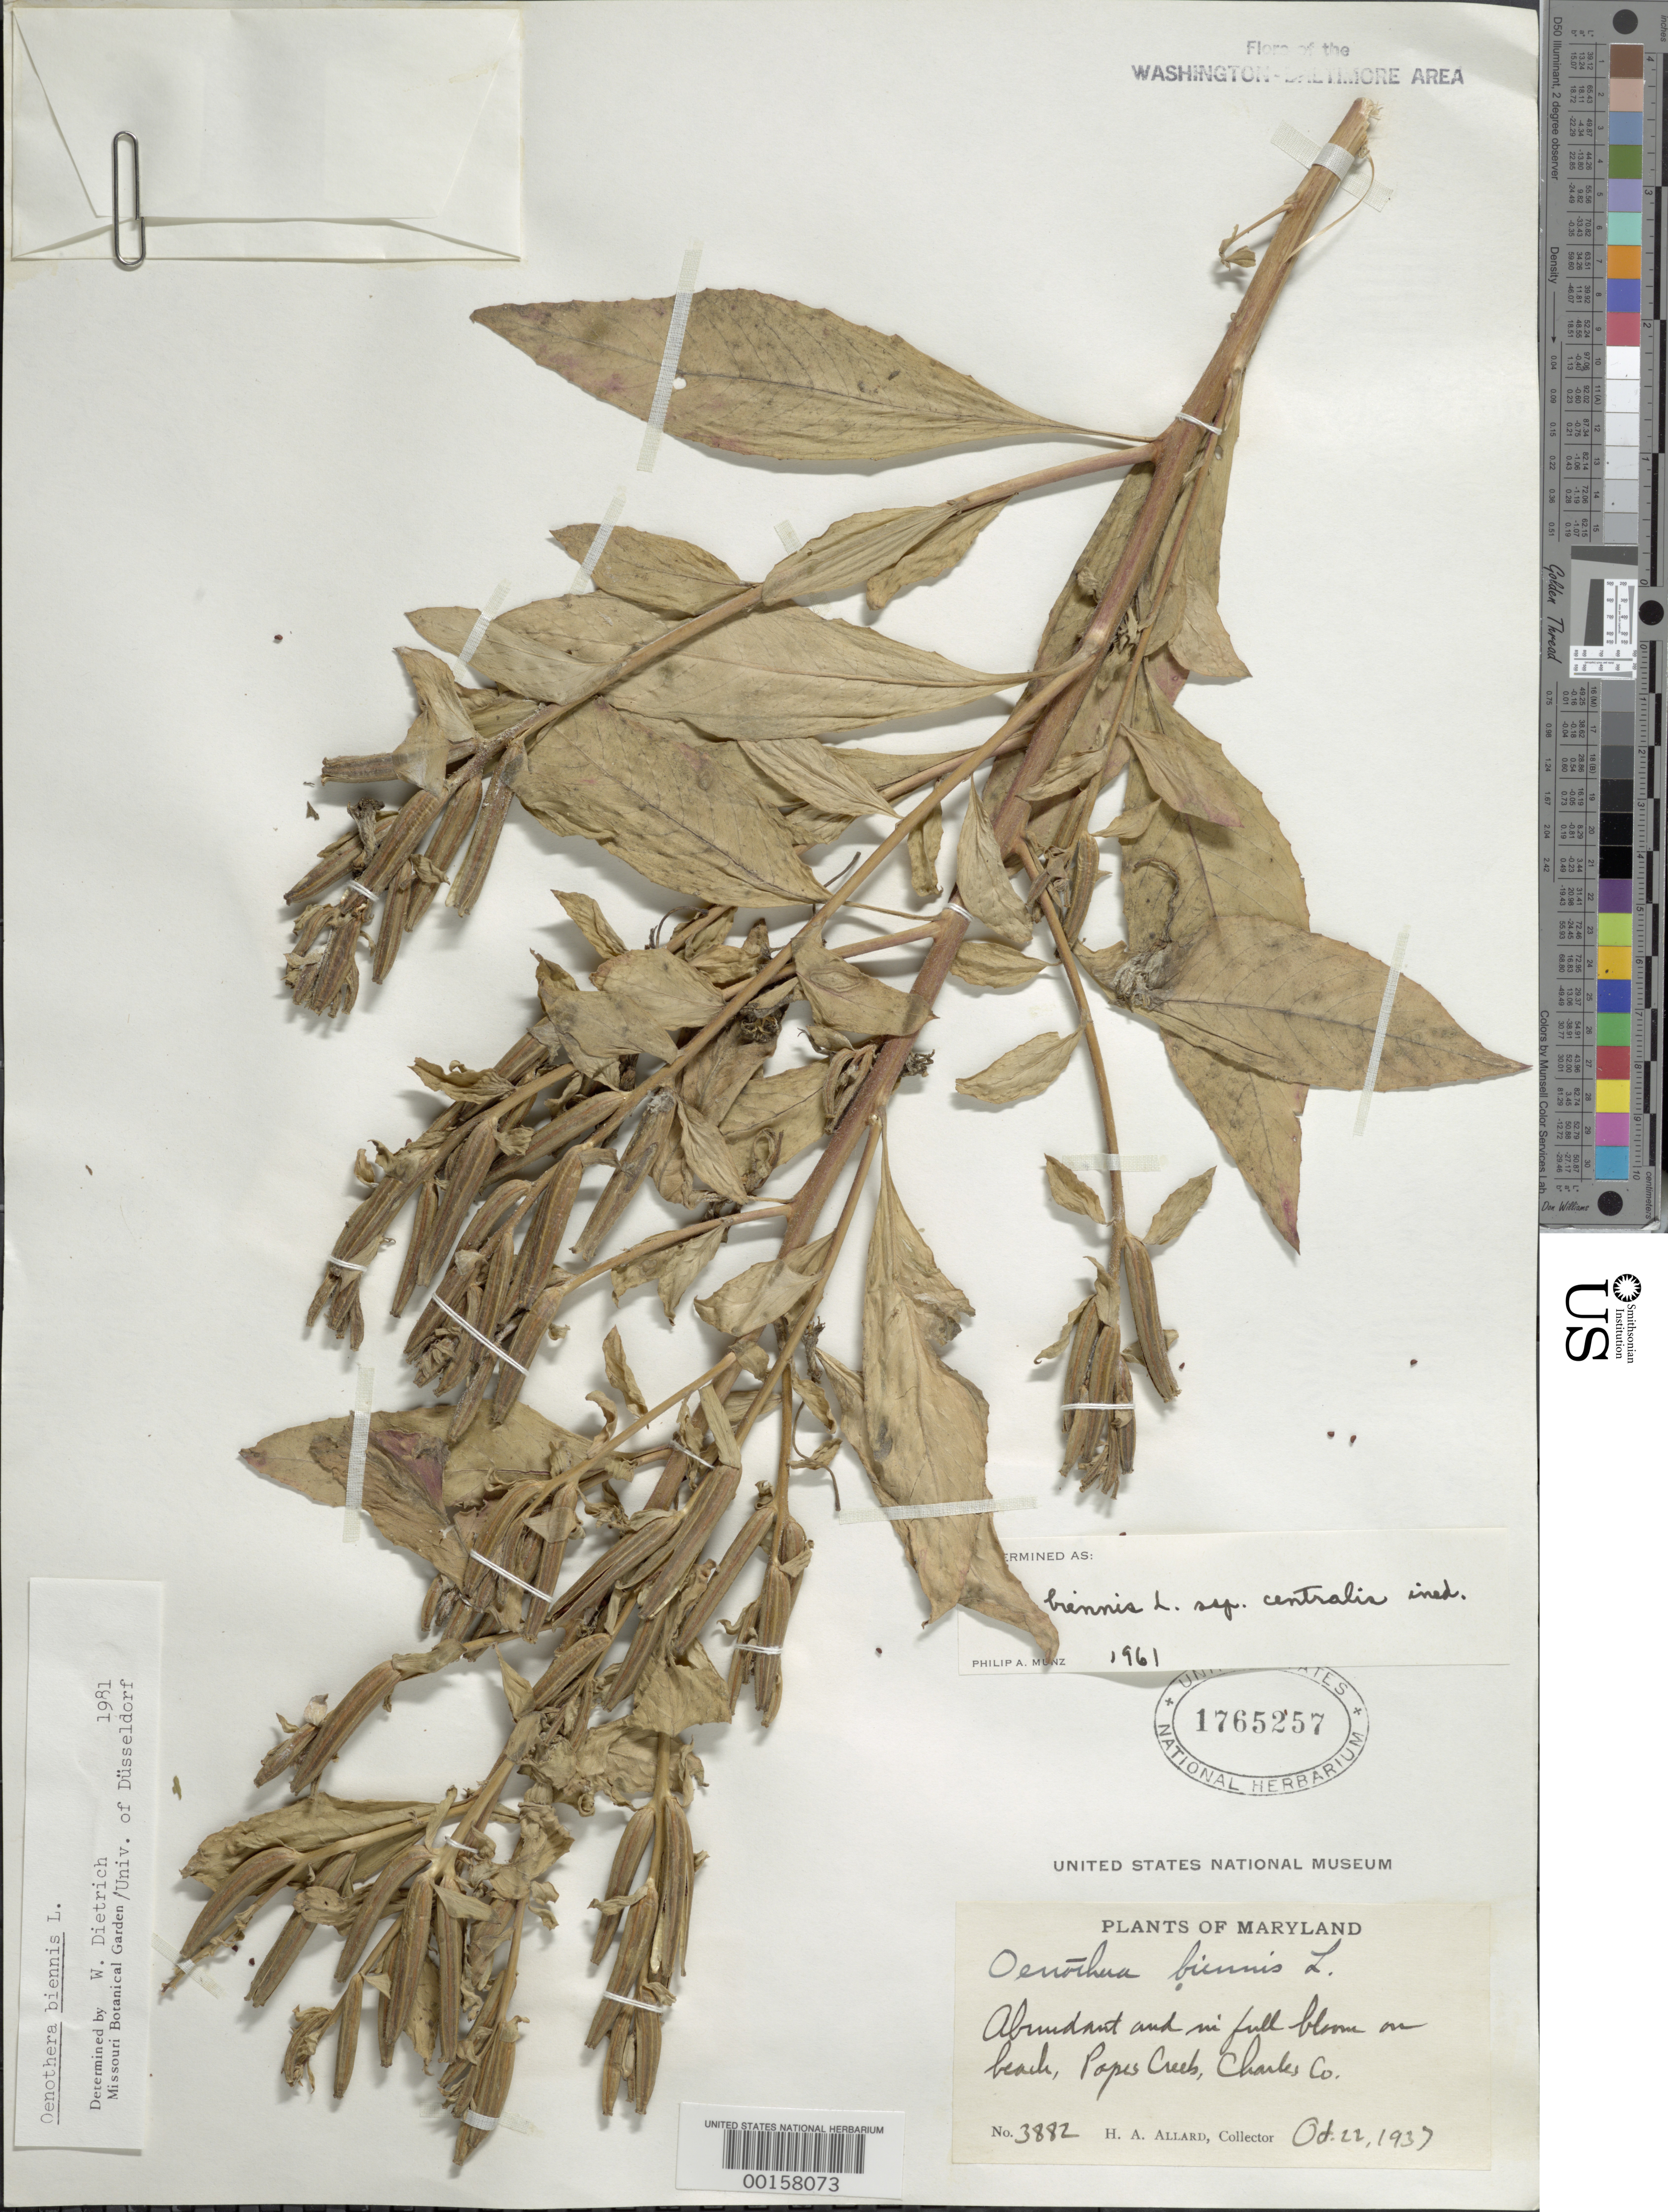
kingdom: Plantae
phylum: Tracheophyta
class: Magnoliopsida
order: Myrtales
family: Onagraceae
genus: Oenothera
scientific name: Oenothera biennis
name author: L.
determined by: Dietrich, W.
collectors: H. A. Allard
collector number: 3882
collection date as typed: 22 Oct 1937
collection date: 1937-10-22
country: United States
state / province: Maryland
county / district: Charles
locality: Popes Creek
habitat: On beach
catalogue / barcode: US 1765257